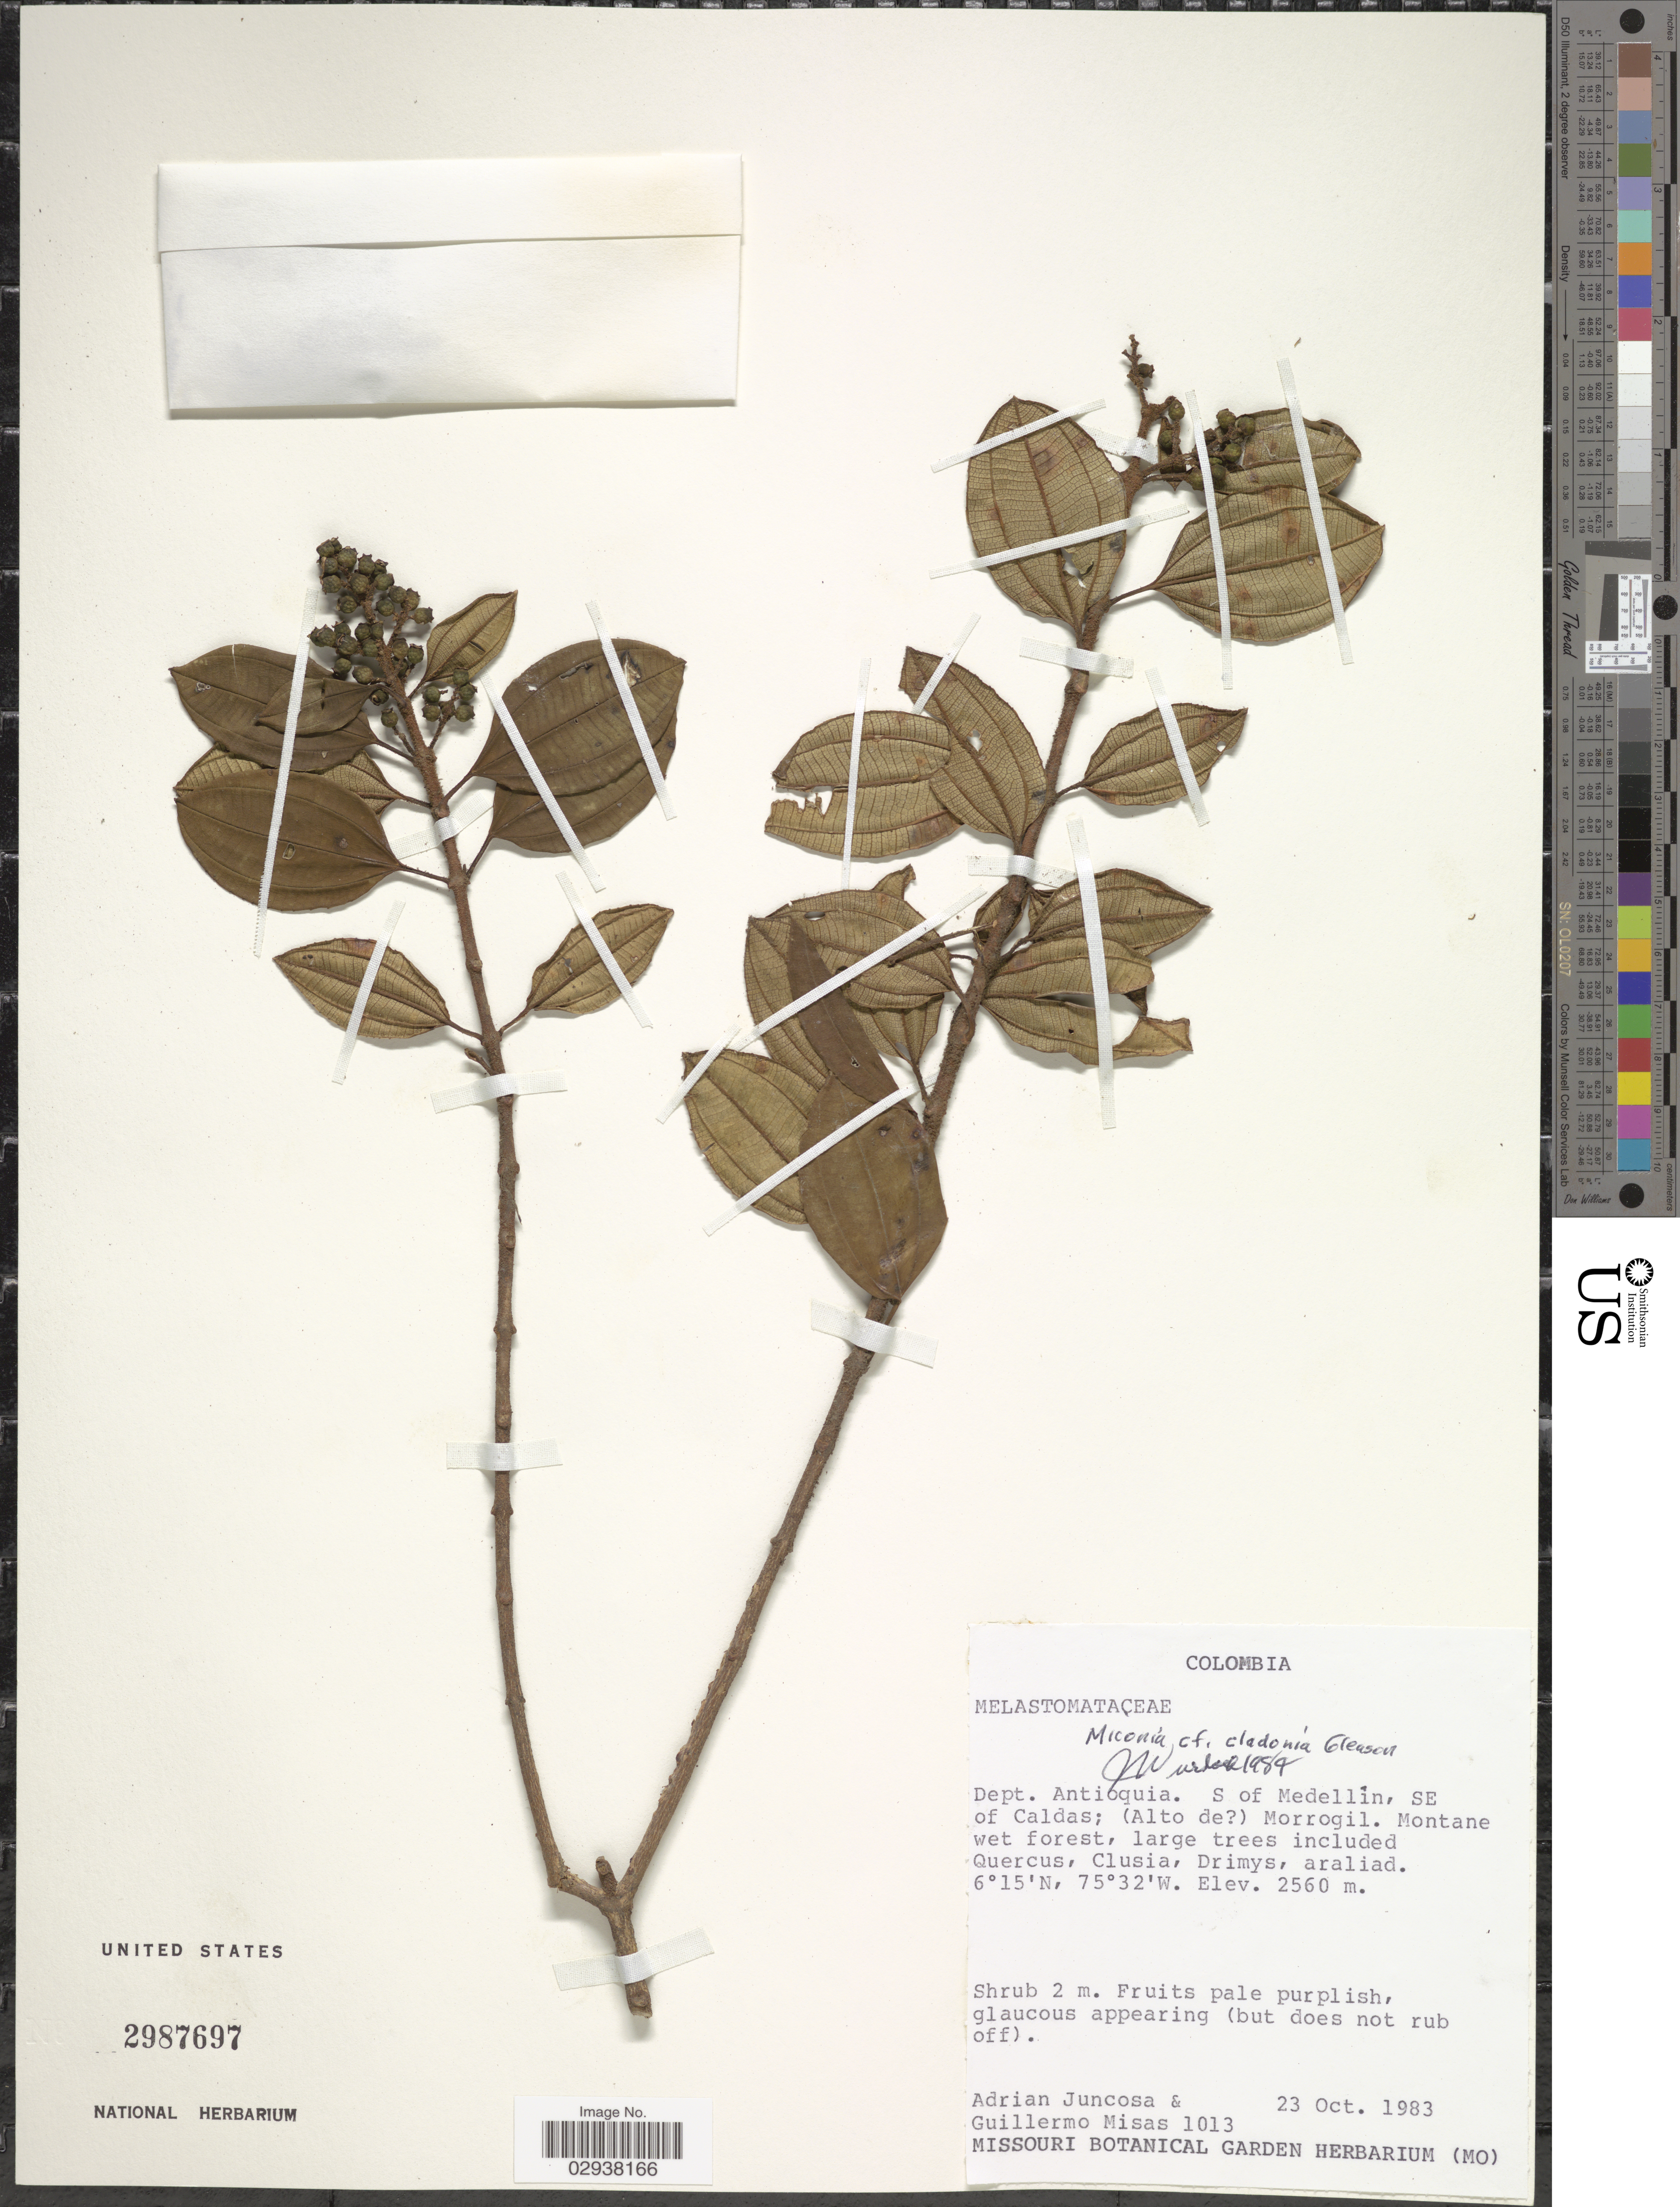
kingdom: Plantae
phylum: Tracheophyta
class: Magnoliopsida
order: Myrtales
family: Melastomataceae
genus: Miconia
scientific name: Miconia cladonia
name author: Gleason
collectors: A. Juncosa & G. Misas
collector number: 1013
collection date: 1983-10-23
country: Colombia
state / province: Antioquia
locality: Dept. Antioquia. S of Medellín, SE of Caldas; (Alto de [unsure placement]) Morrogil.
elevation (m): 2560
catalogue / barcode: US 2987697